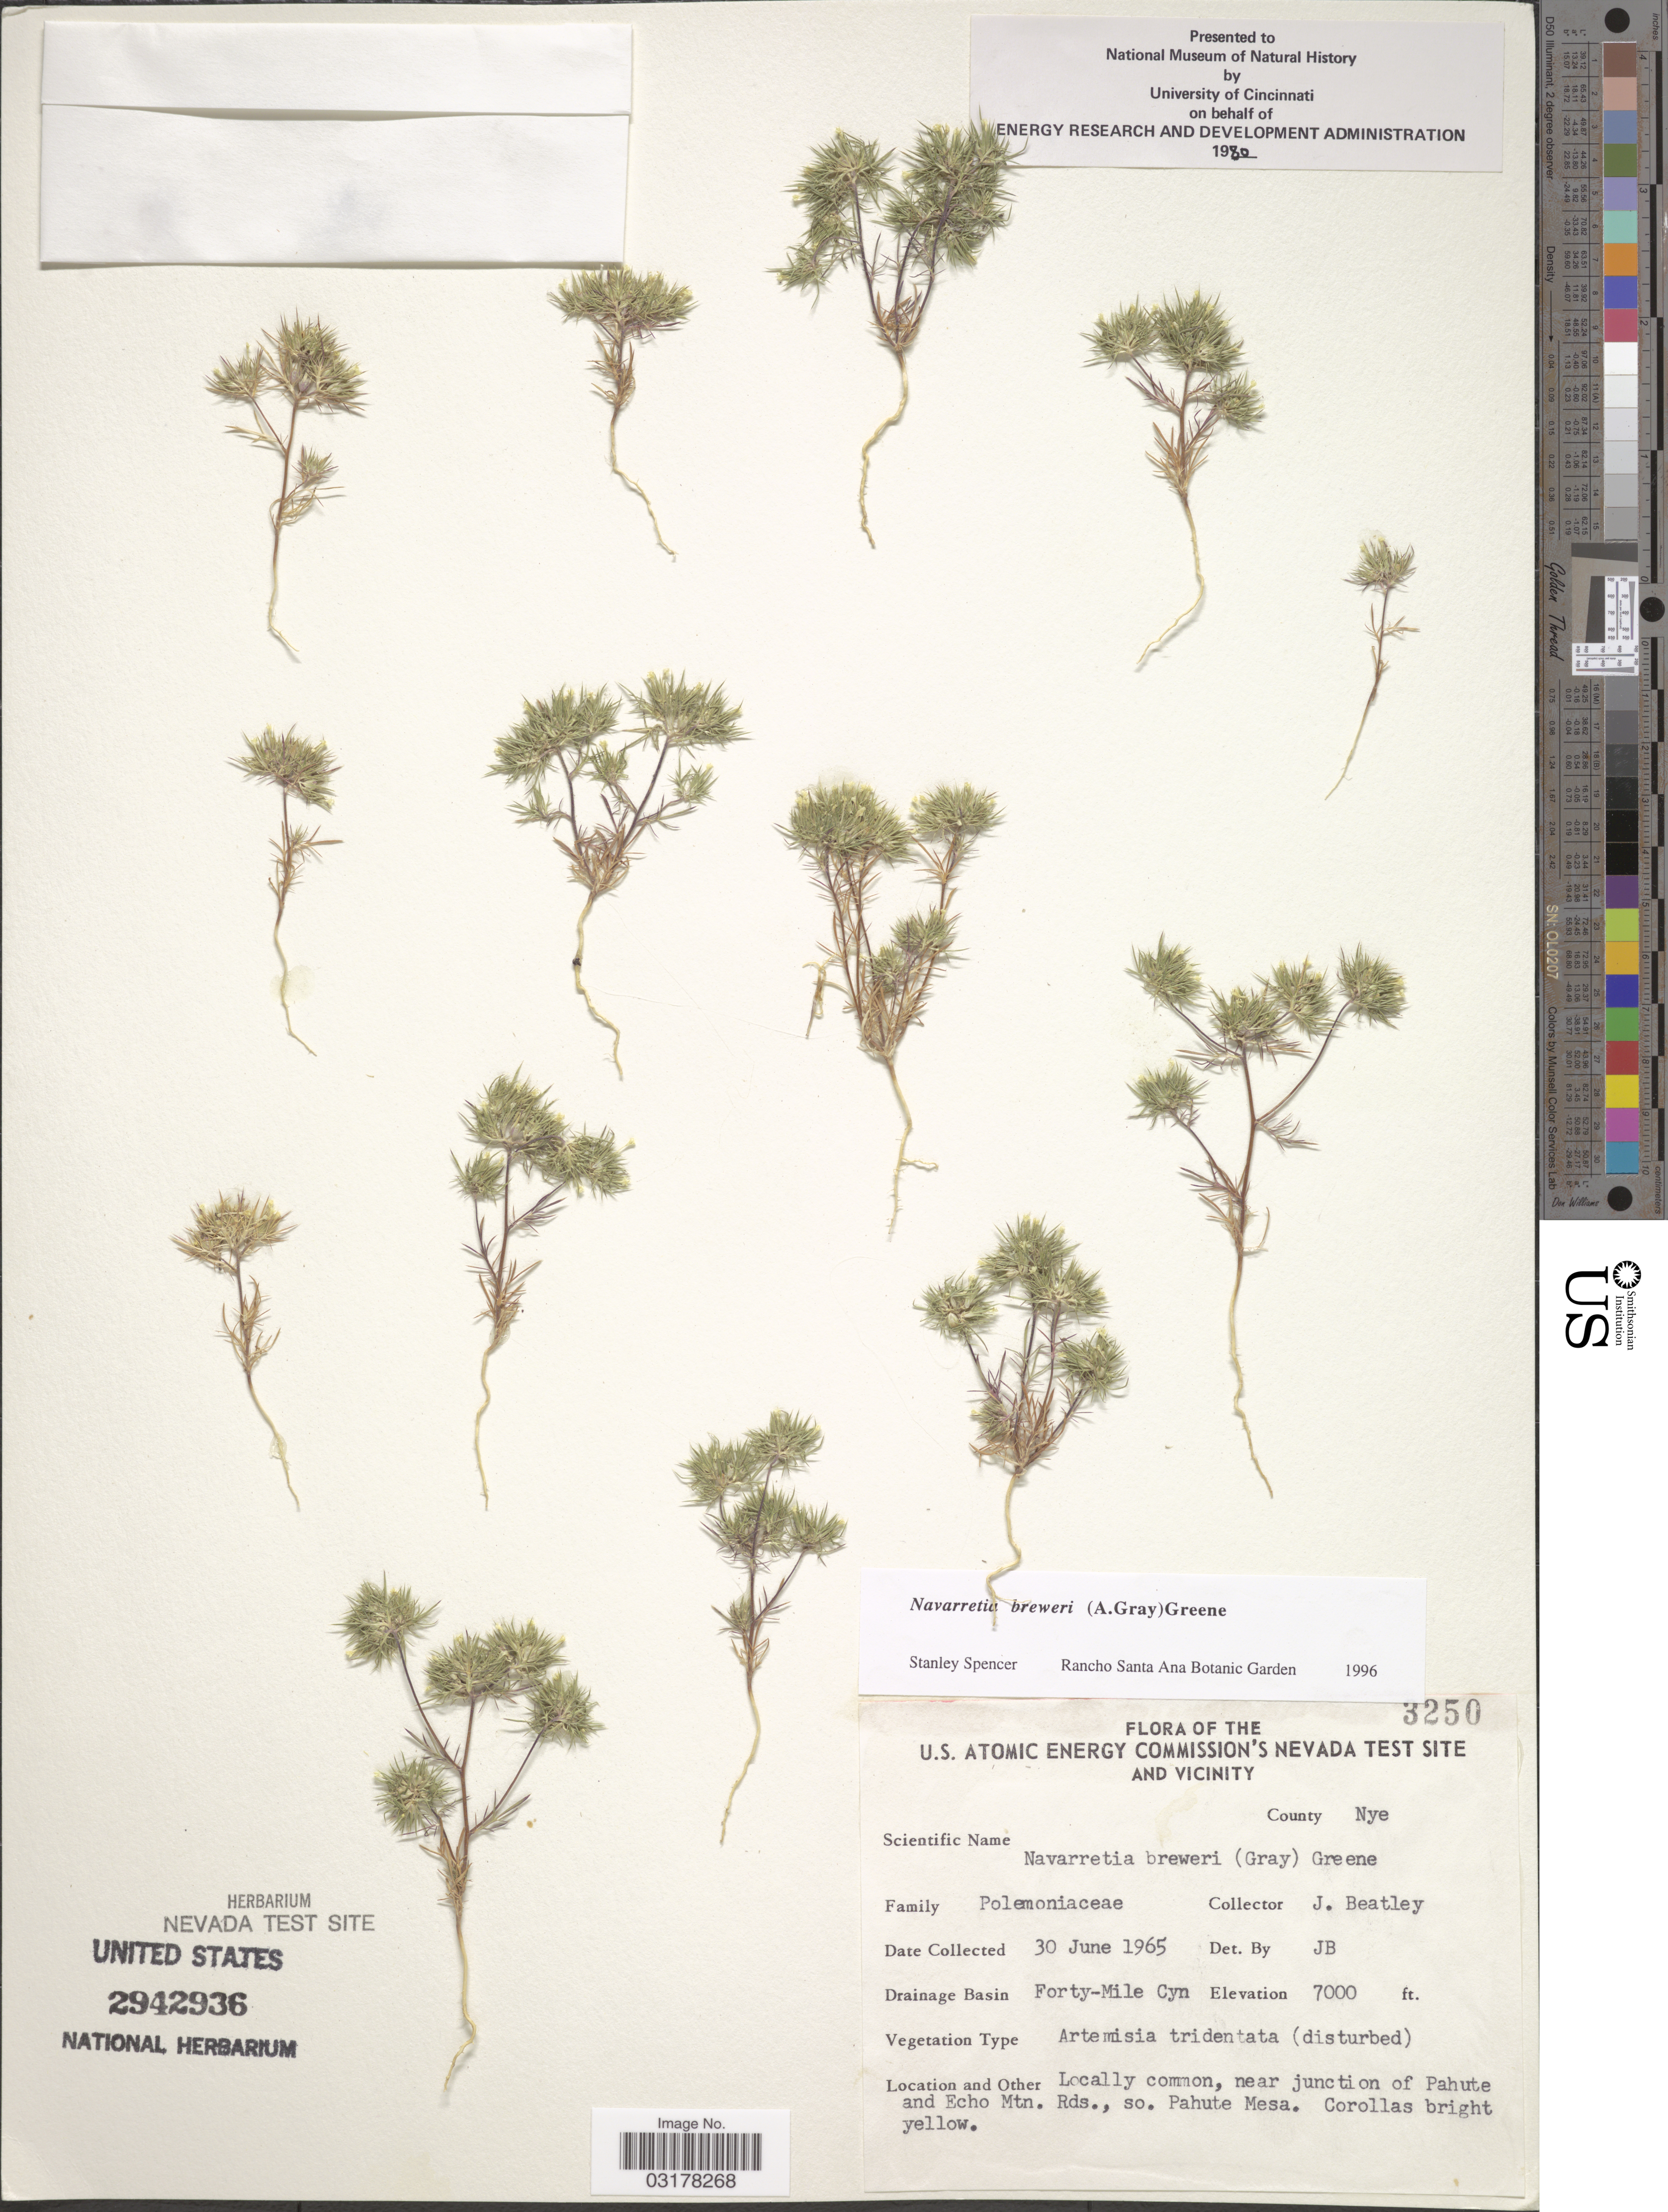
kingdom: Plantae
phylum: Tracheophyta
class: Magnoliopsida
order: Ericales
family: Polemoniaceae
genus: Navarretia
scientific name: Navarretia breweri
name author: (A. Gray) Greene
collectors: J. C. Beatley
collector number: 3250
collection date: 1965-06-30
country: United States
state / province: Nevada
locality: U. S. Atomic Energy Commission's Nevada Test Site and vicinity. County Nye. Drainage Basin Forty-Mile Cyn. Near junction of Pahute and Echo Mtn. Rds., so. Pahute Mesa.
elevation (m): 2134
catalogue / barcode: US 2942936